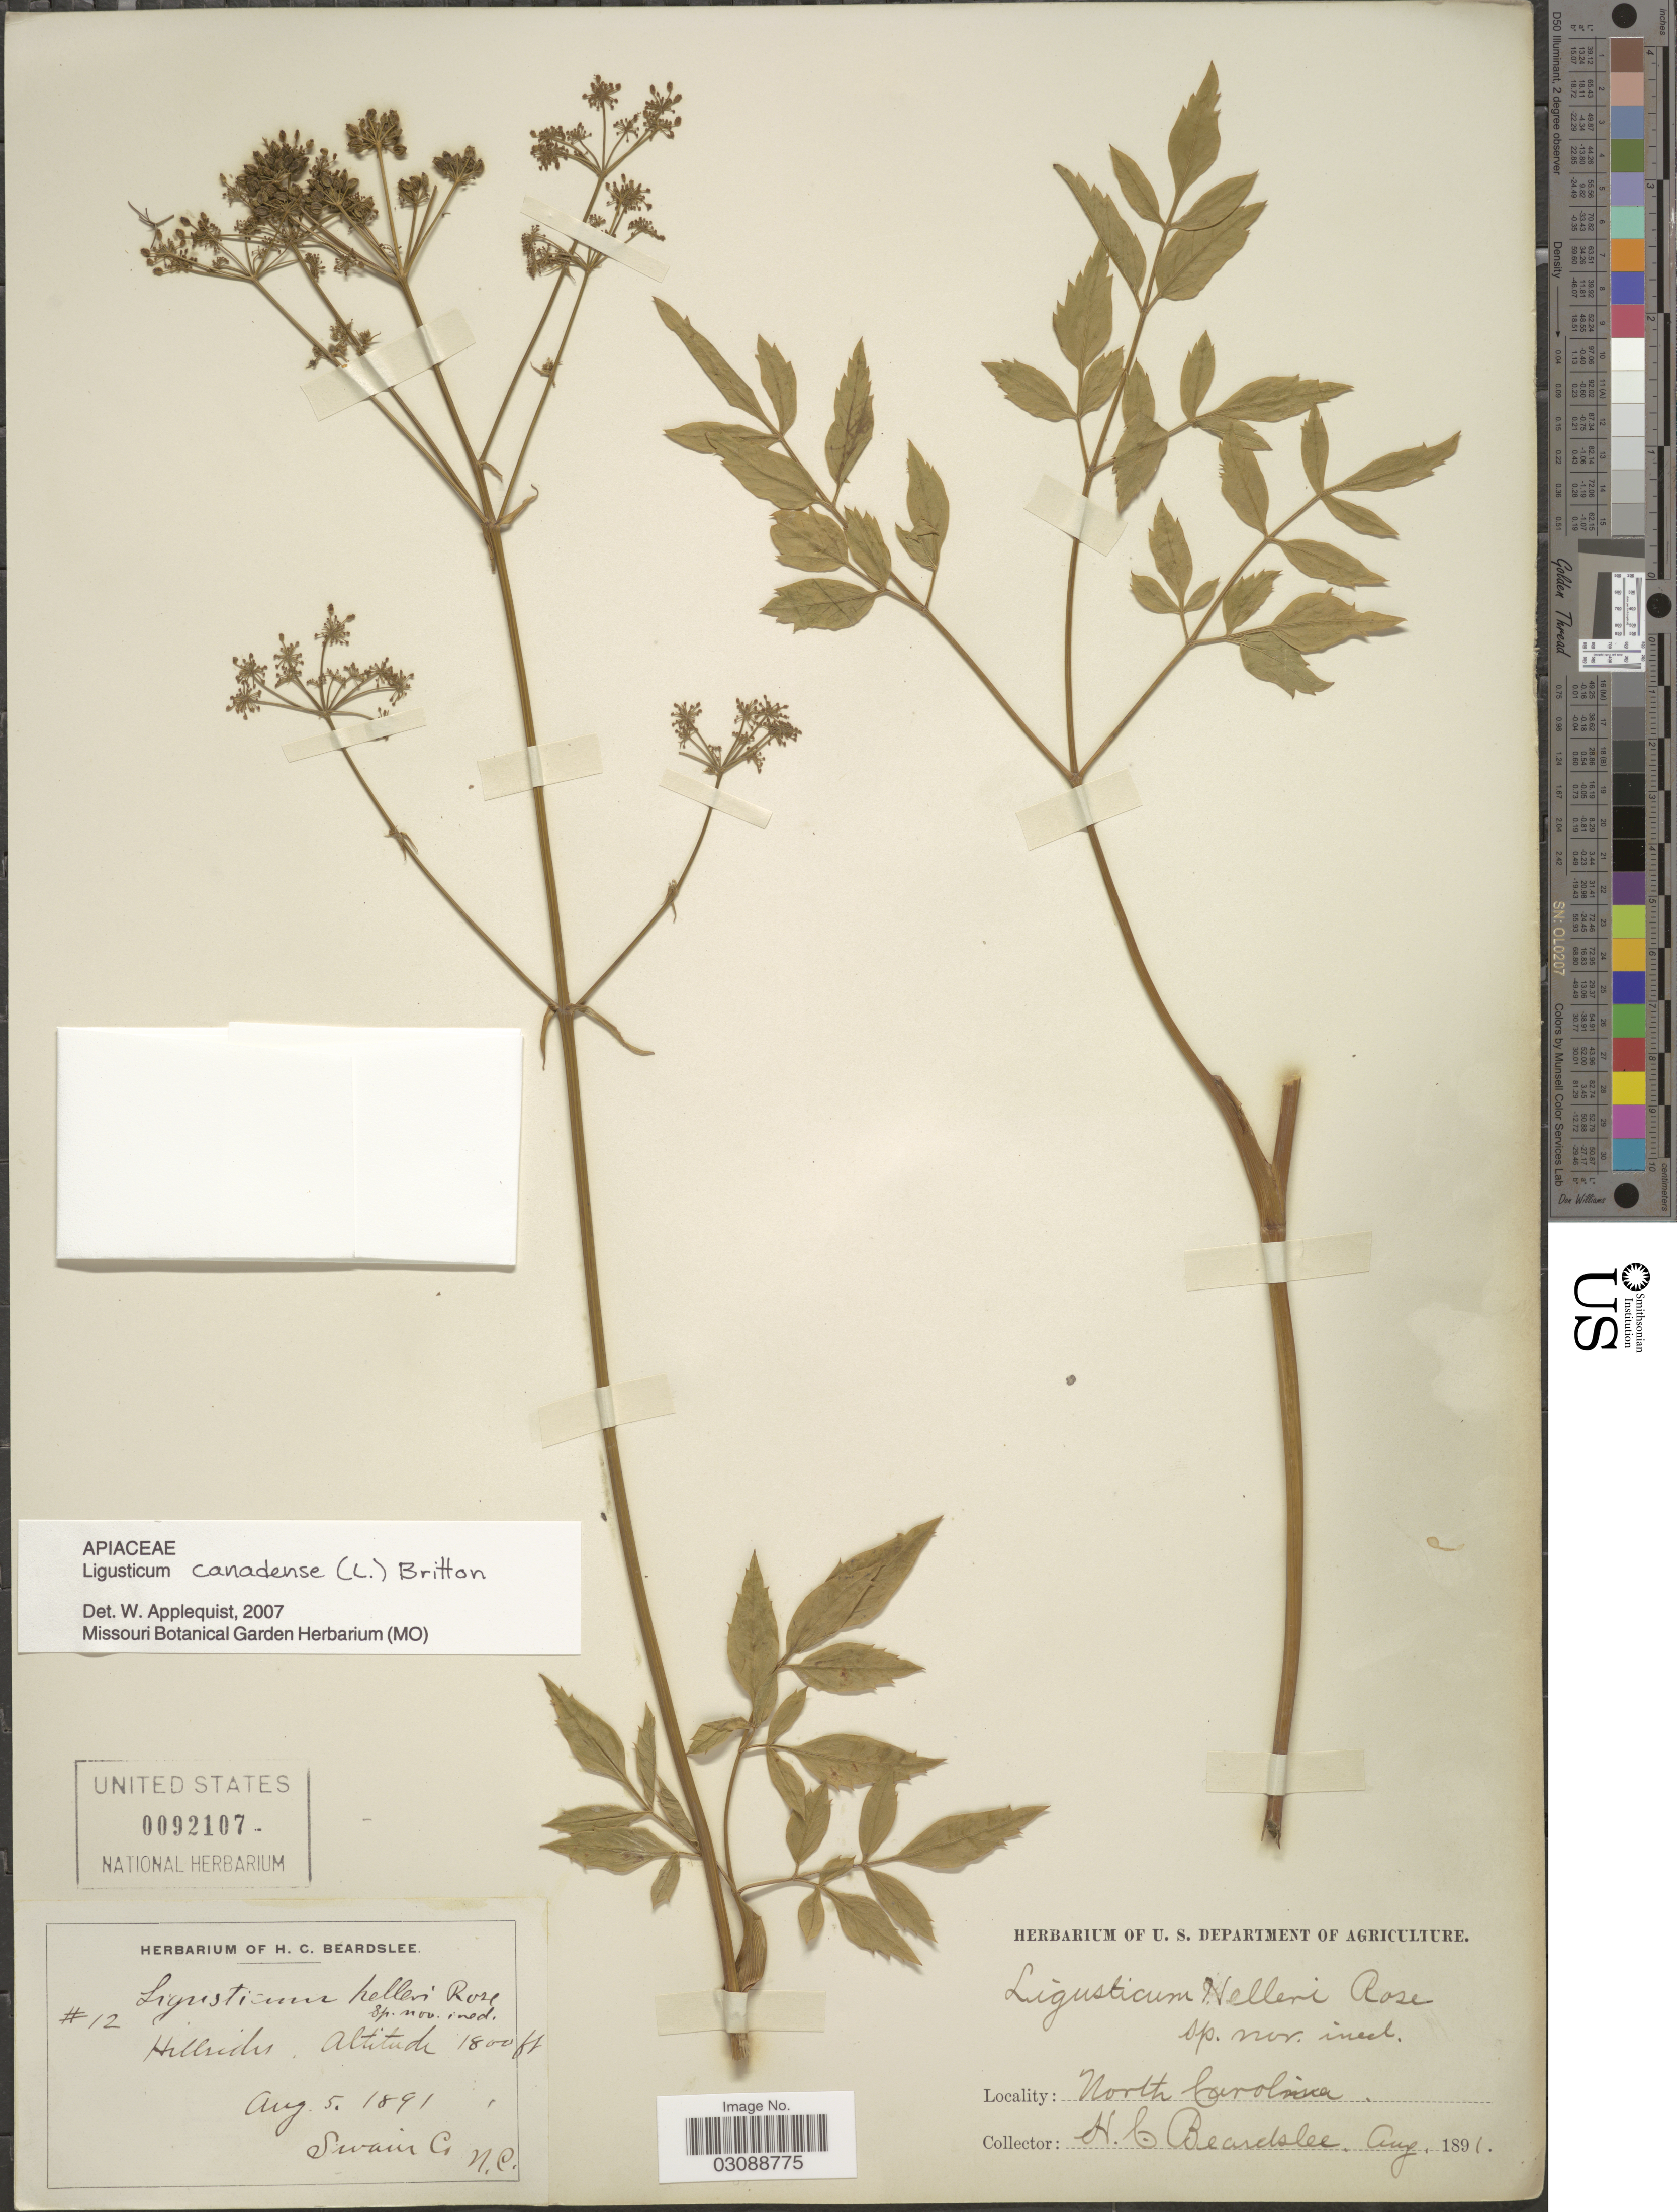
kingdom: Plantae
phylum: Tracheophyta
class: Magnoliopsida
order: Apiales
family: Apiaceae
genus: Ligusticum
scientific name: Ligusticum canadense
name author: (L.) Britton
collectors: H. Beardslee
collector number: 12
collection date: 1891-08-05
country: United States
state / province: North Carolina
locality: Swain Co.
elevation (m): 549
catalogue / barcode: US 92107